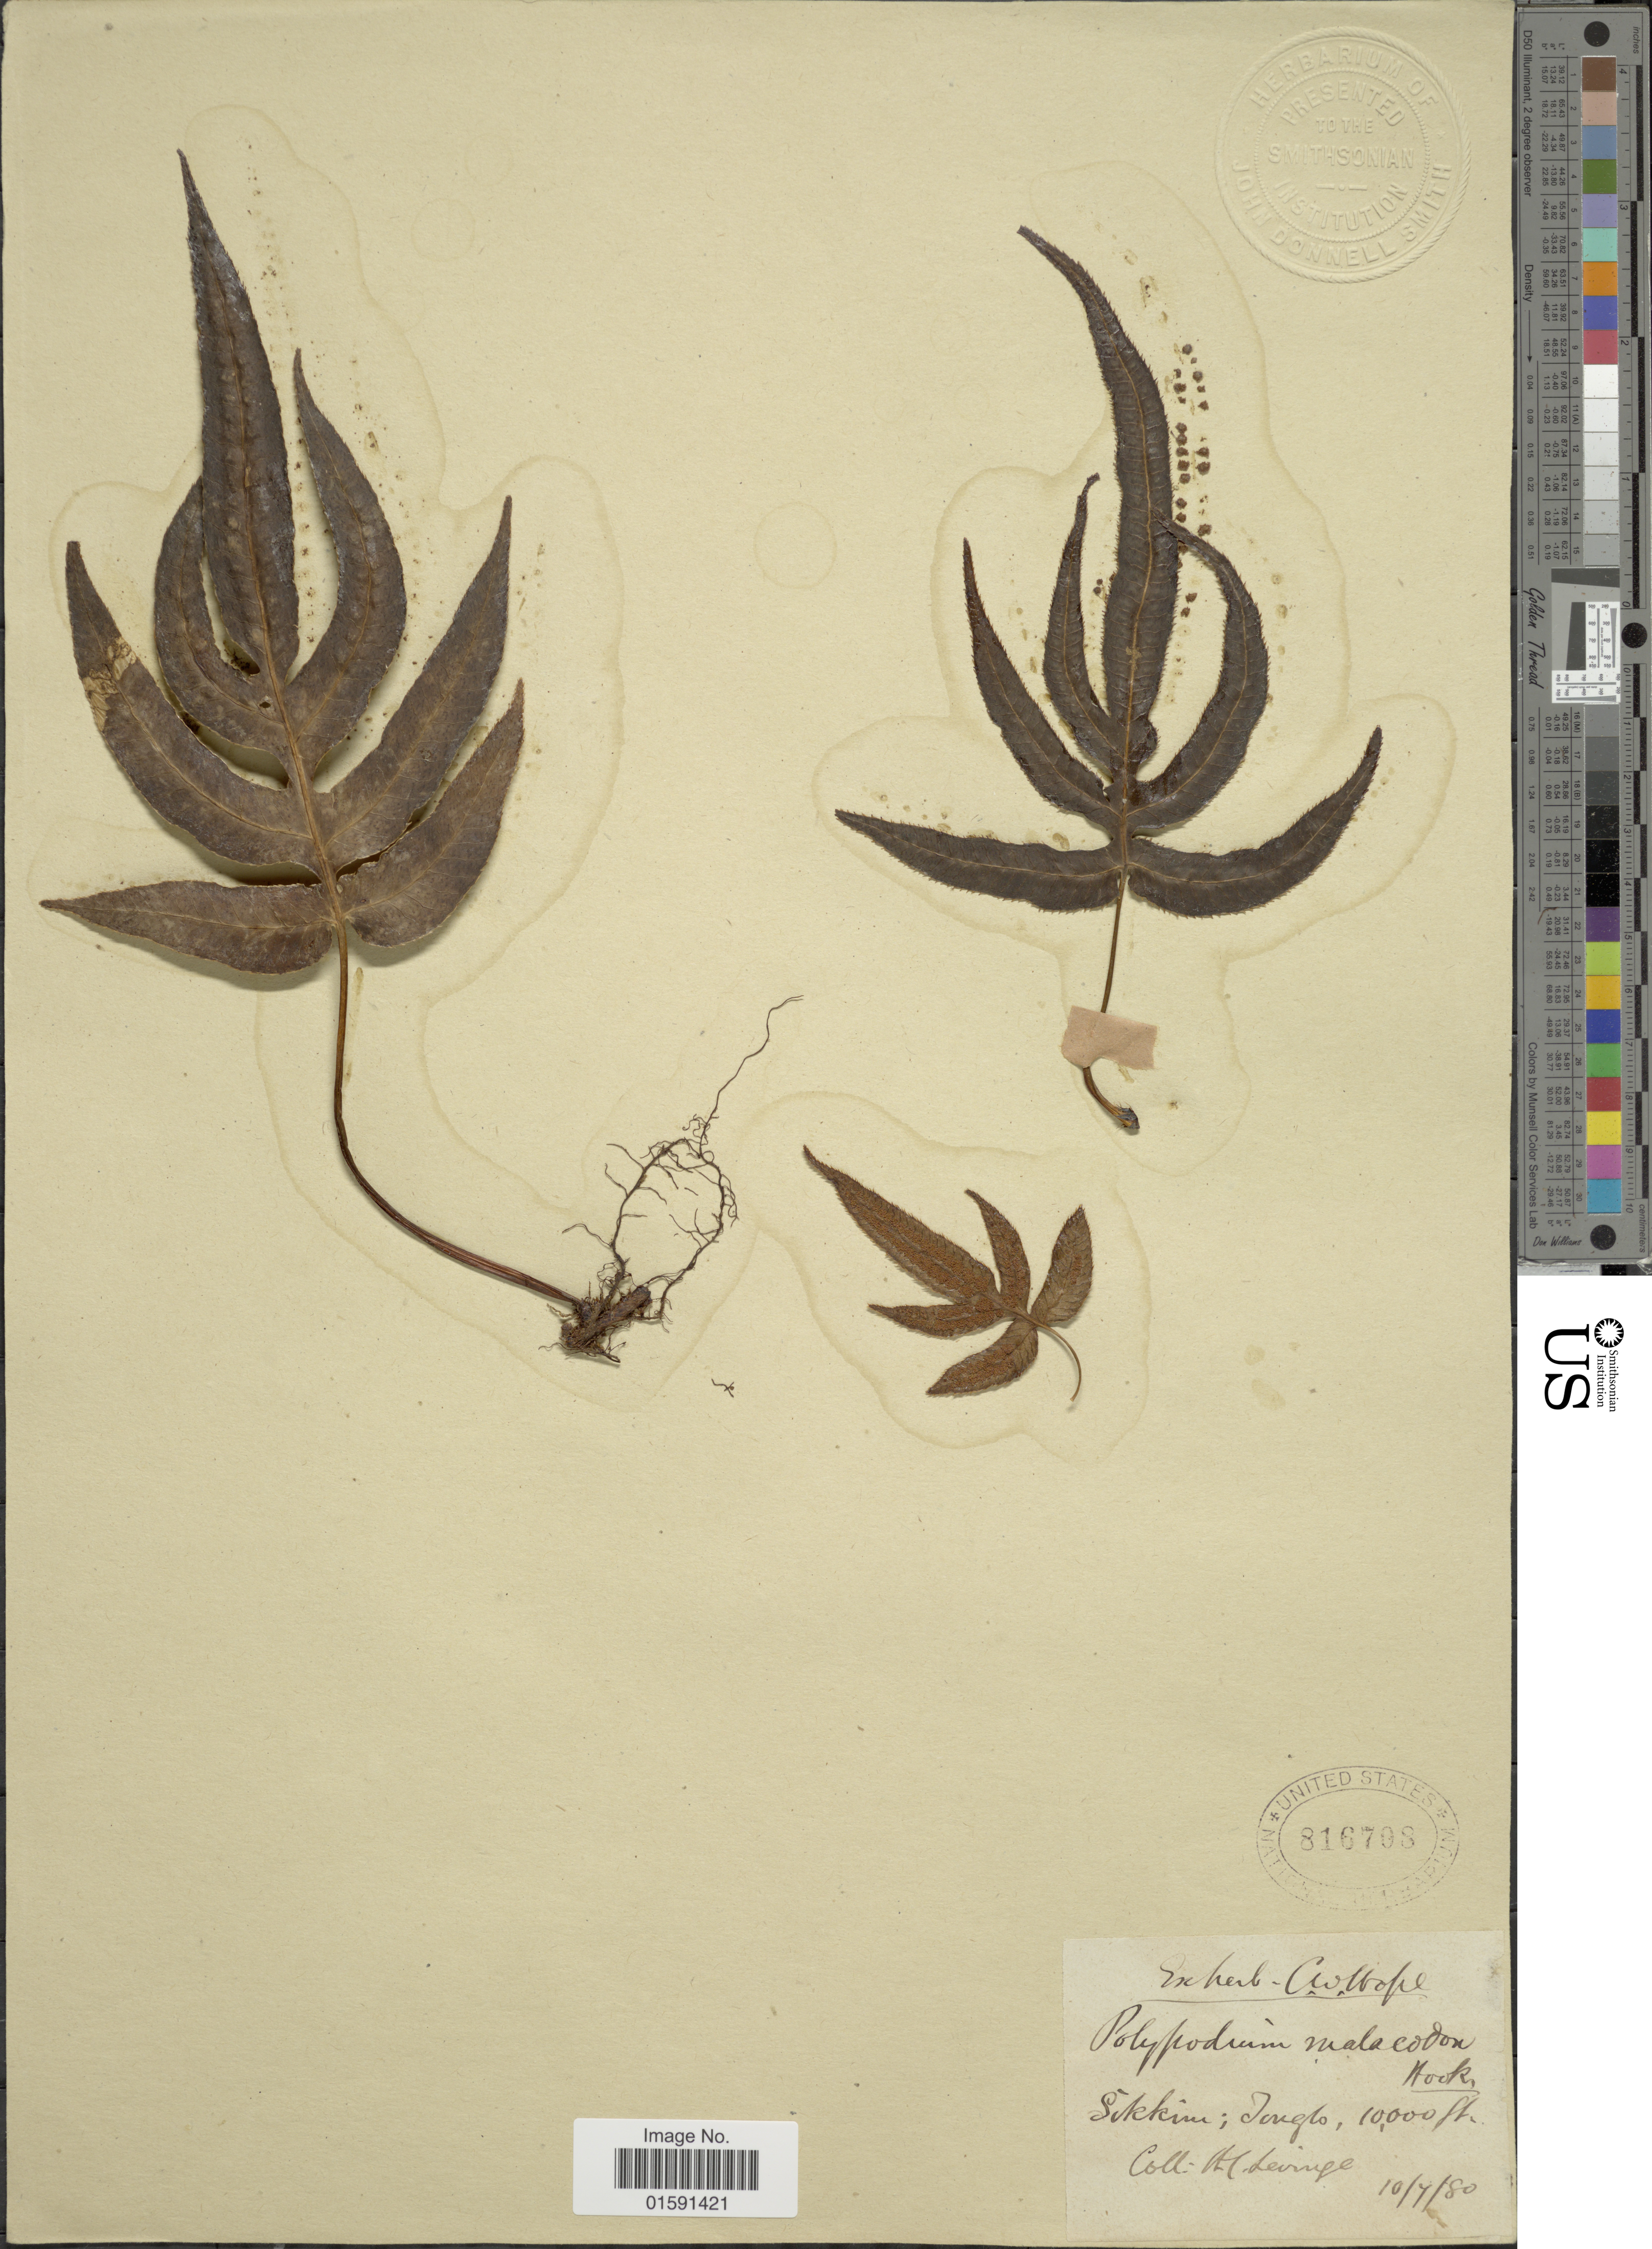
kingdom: Plantae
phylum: Tracheophyta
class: Polypodiopsida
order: Polypodiales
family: Polypodiaceae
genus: Selliguea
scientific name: Selliguea malacodon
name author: (Hook.) S. L. Yu et al.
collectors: H. Levinge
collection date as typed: Transcribed d/m/y: 10/7/80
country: India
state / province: Sikkim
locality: Sikkim, Tonglo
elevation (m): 3048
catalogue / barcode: US 816708